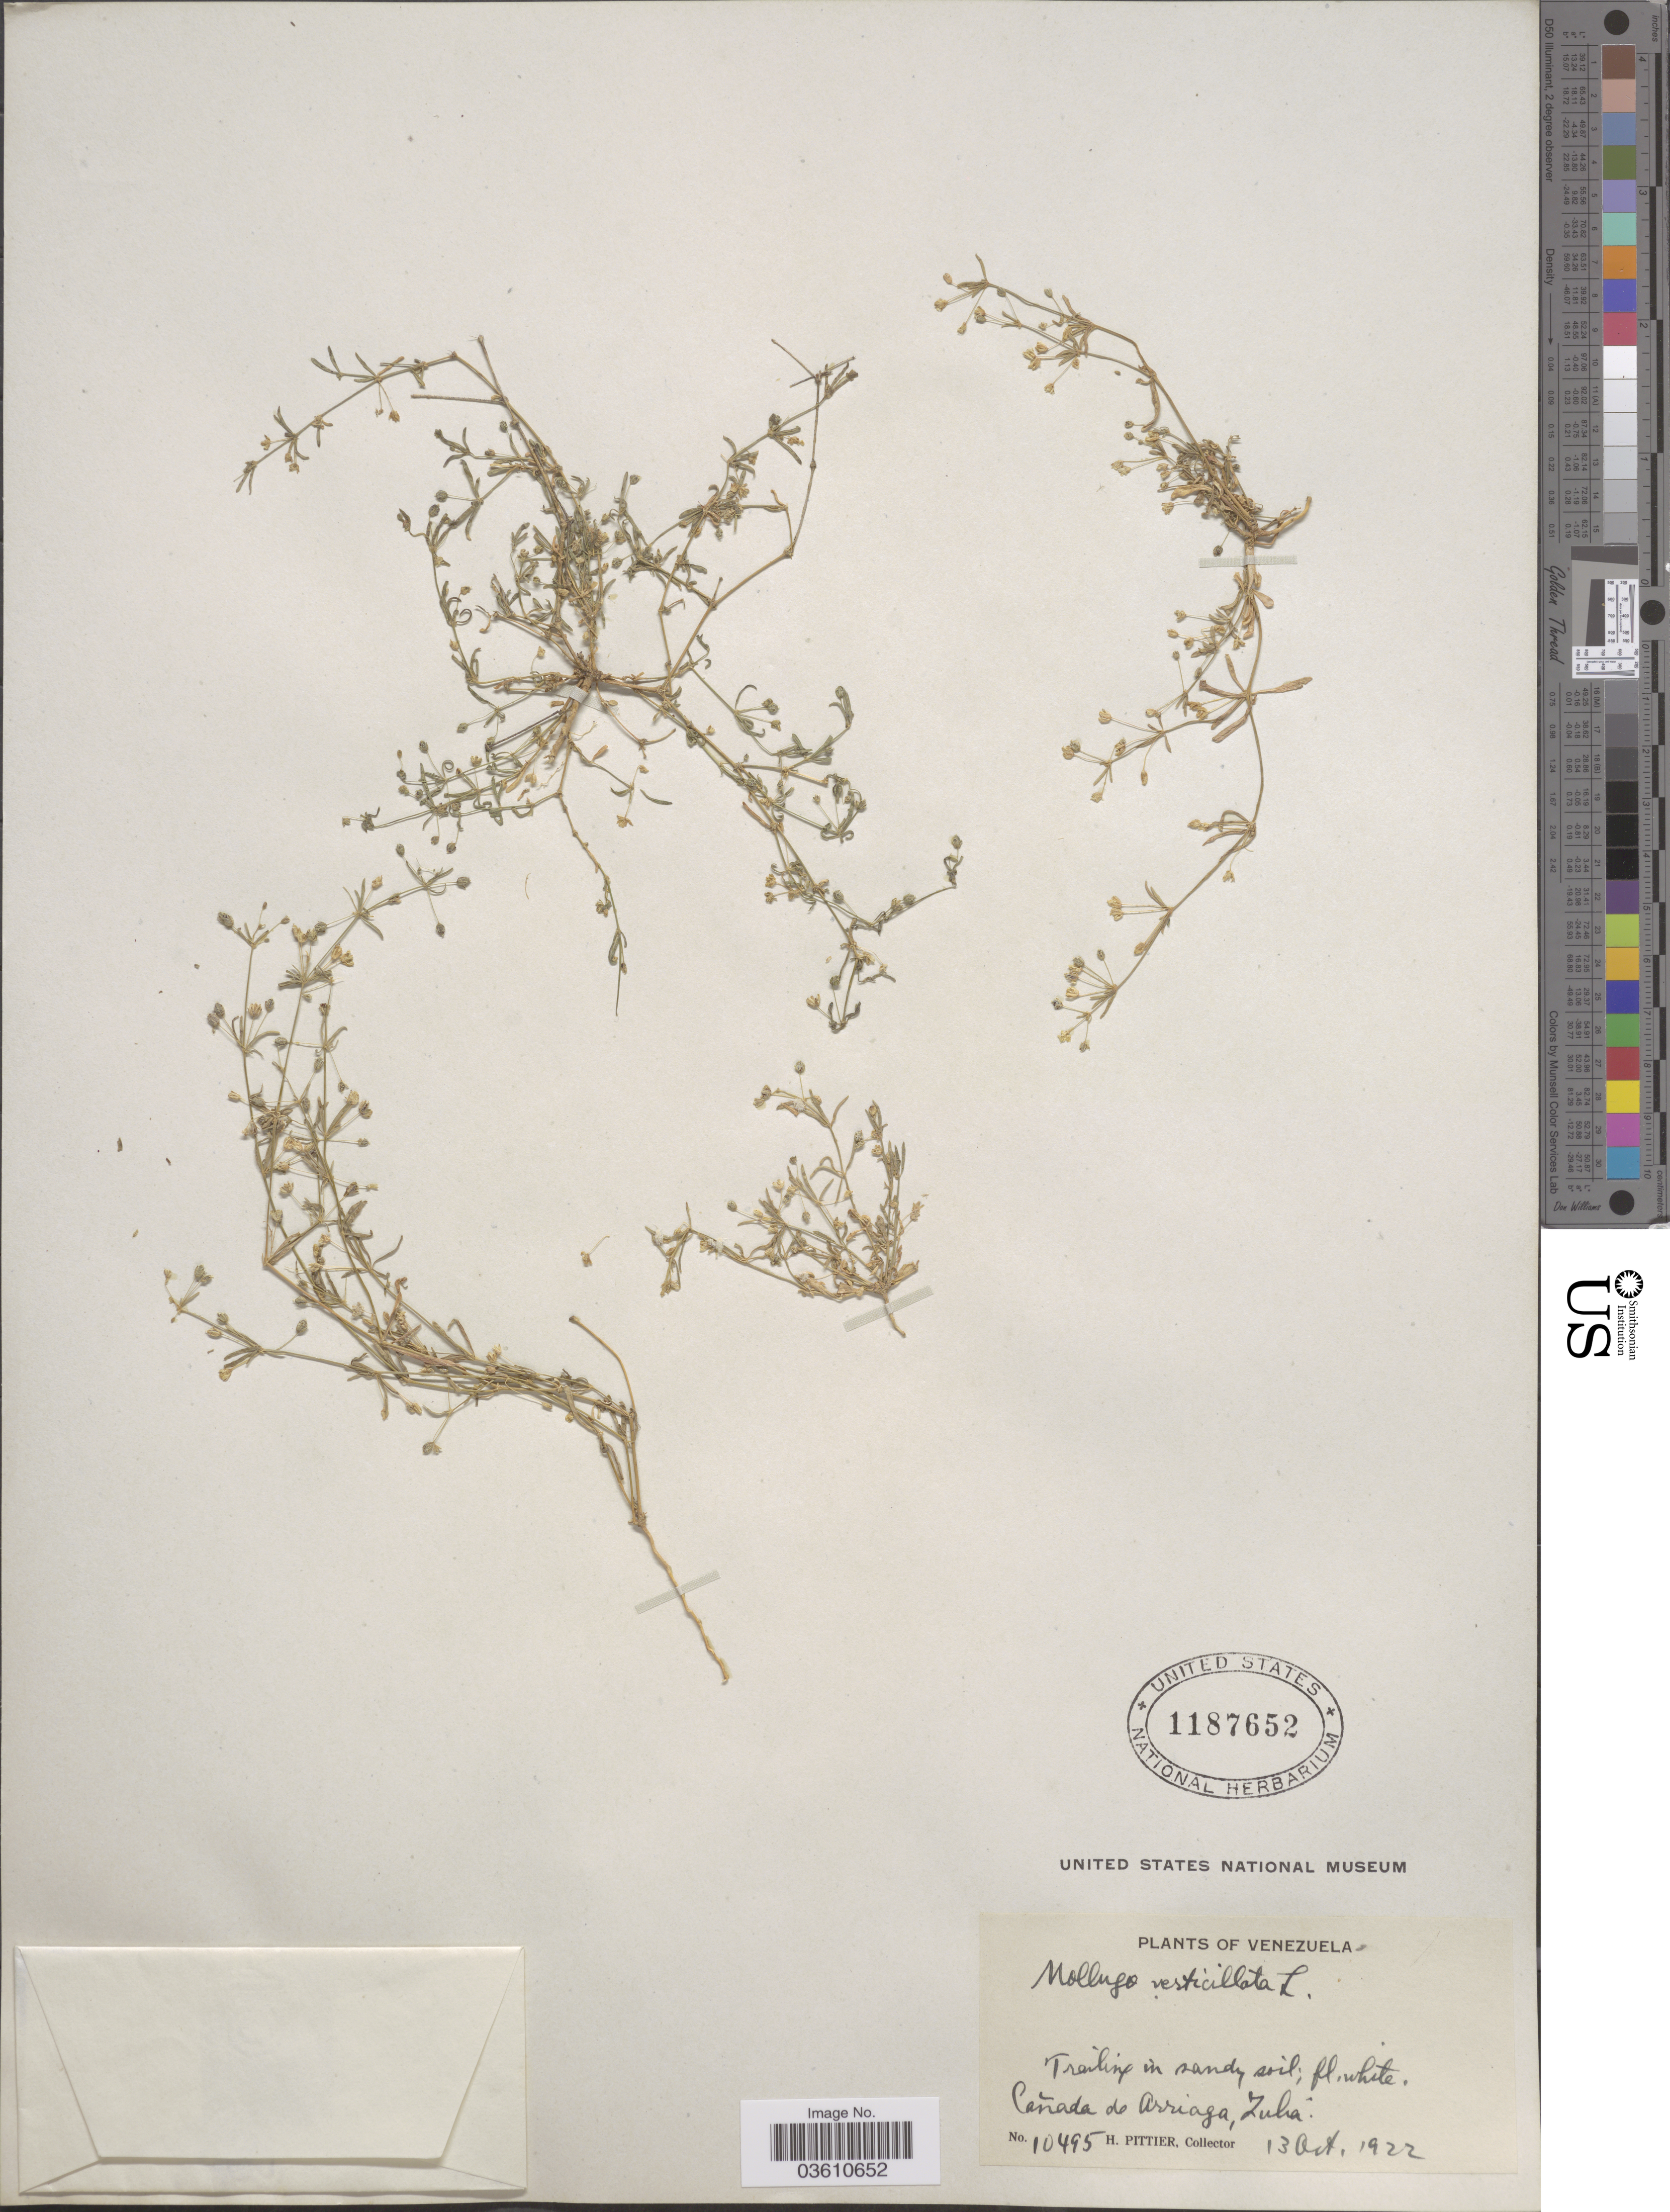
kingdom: Plantae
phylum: Tracheophyta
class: Magnoliopsida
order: Caryophyllales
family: Molluginaceae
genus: Mollugo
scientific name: Mollugo verticillata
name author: L.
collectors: H. F. Pittier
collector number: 10495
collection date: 1922-10-13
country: Venezuela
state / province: Zulia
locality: Cañada de Arriaga.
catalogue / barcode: US 1187652